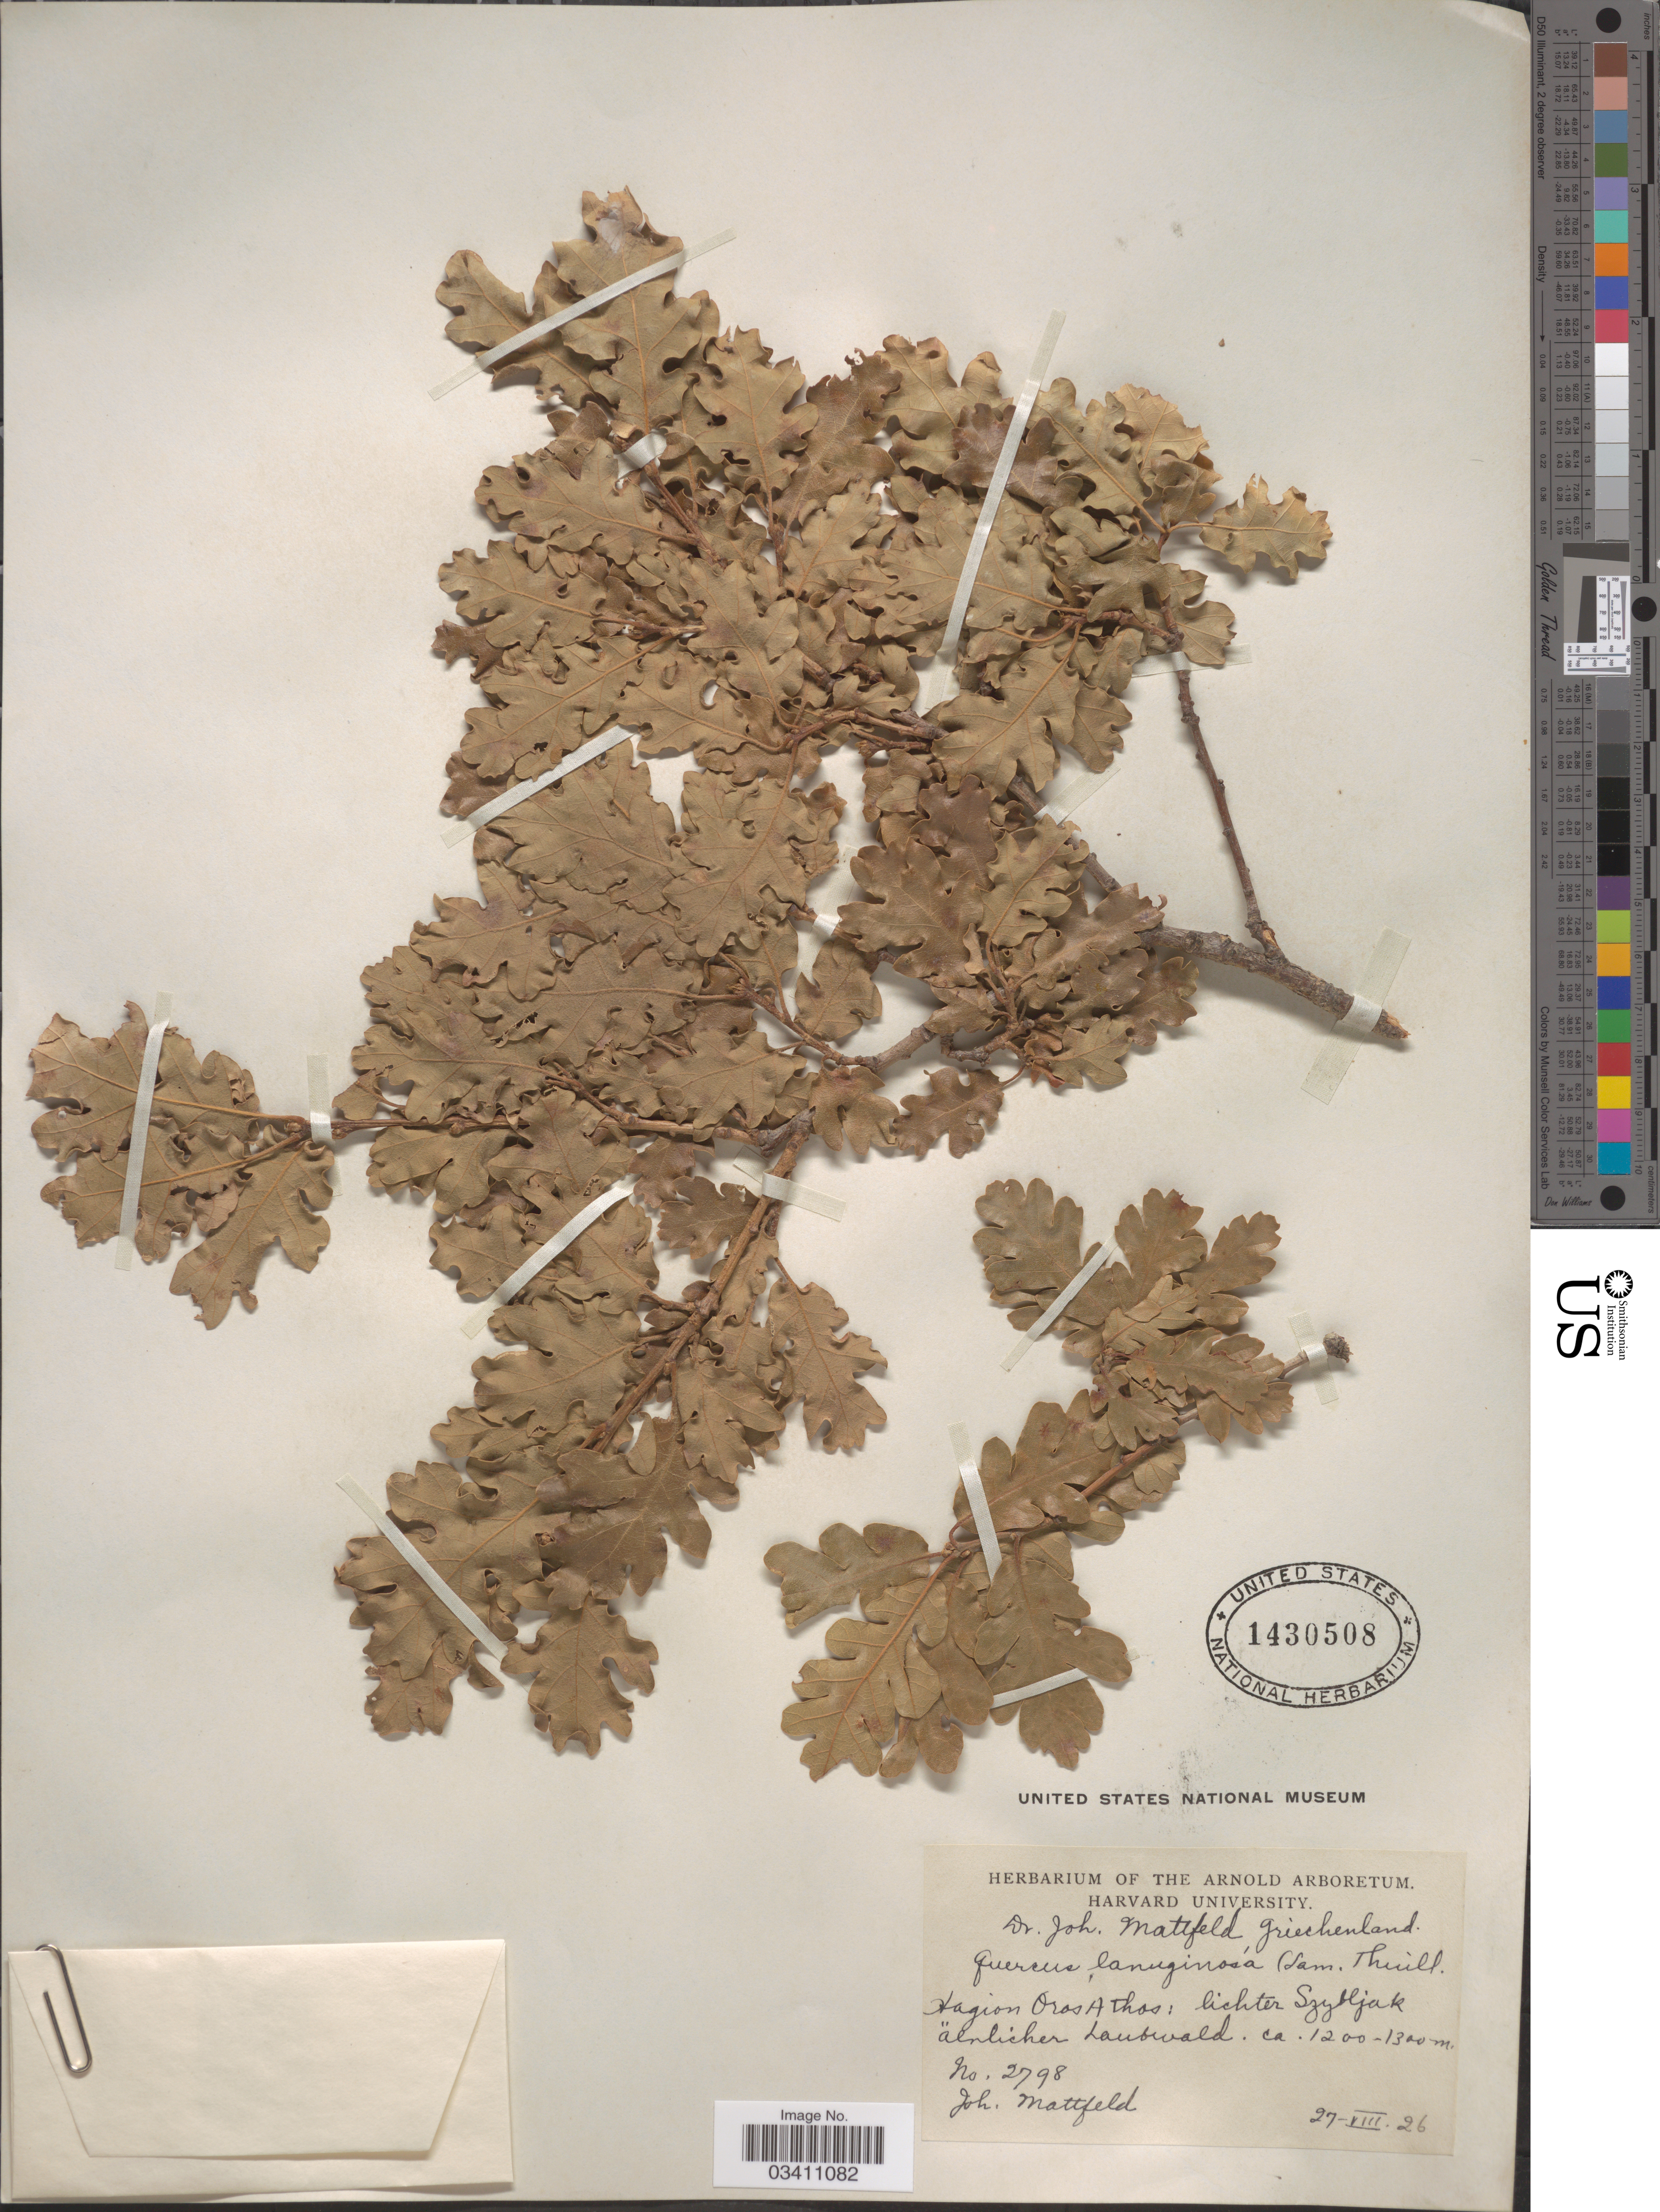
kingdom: Plantae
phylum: Tracheophyta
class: Magnoliopsida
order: Fagales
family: Fagaceae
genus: Quercus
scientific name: Quercus lanuginosa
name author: Beck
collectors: J. Mattfeld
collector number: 2798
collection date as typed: Transcribed d/m/y: 27/8/26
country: Greece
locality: Griechenland. Hagion Oros Athos: lichter Szybljak älnlicher Laubwald.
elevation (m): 1200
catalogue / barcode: US 1430508